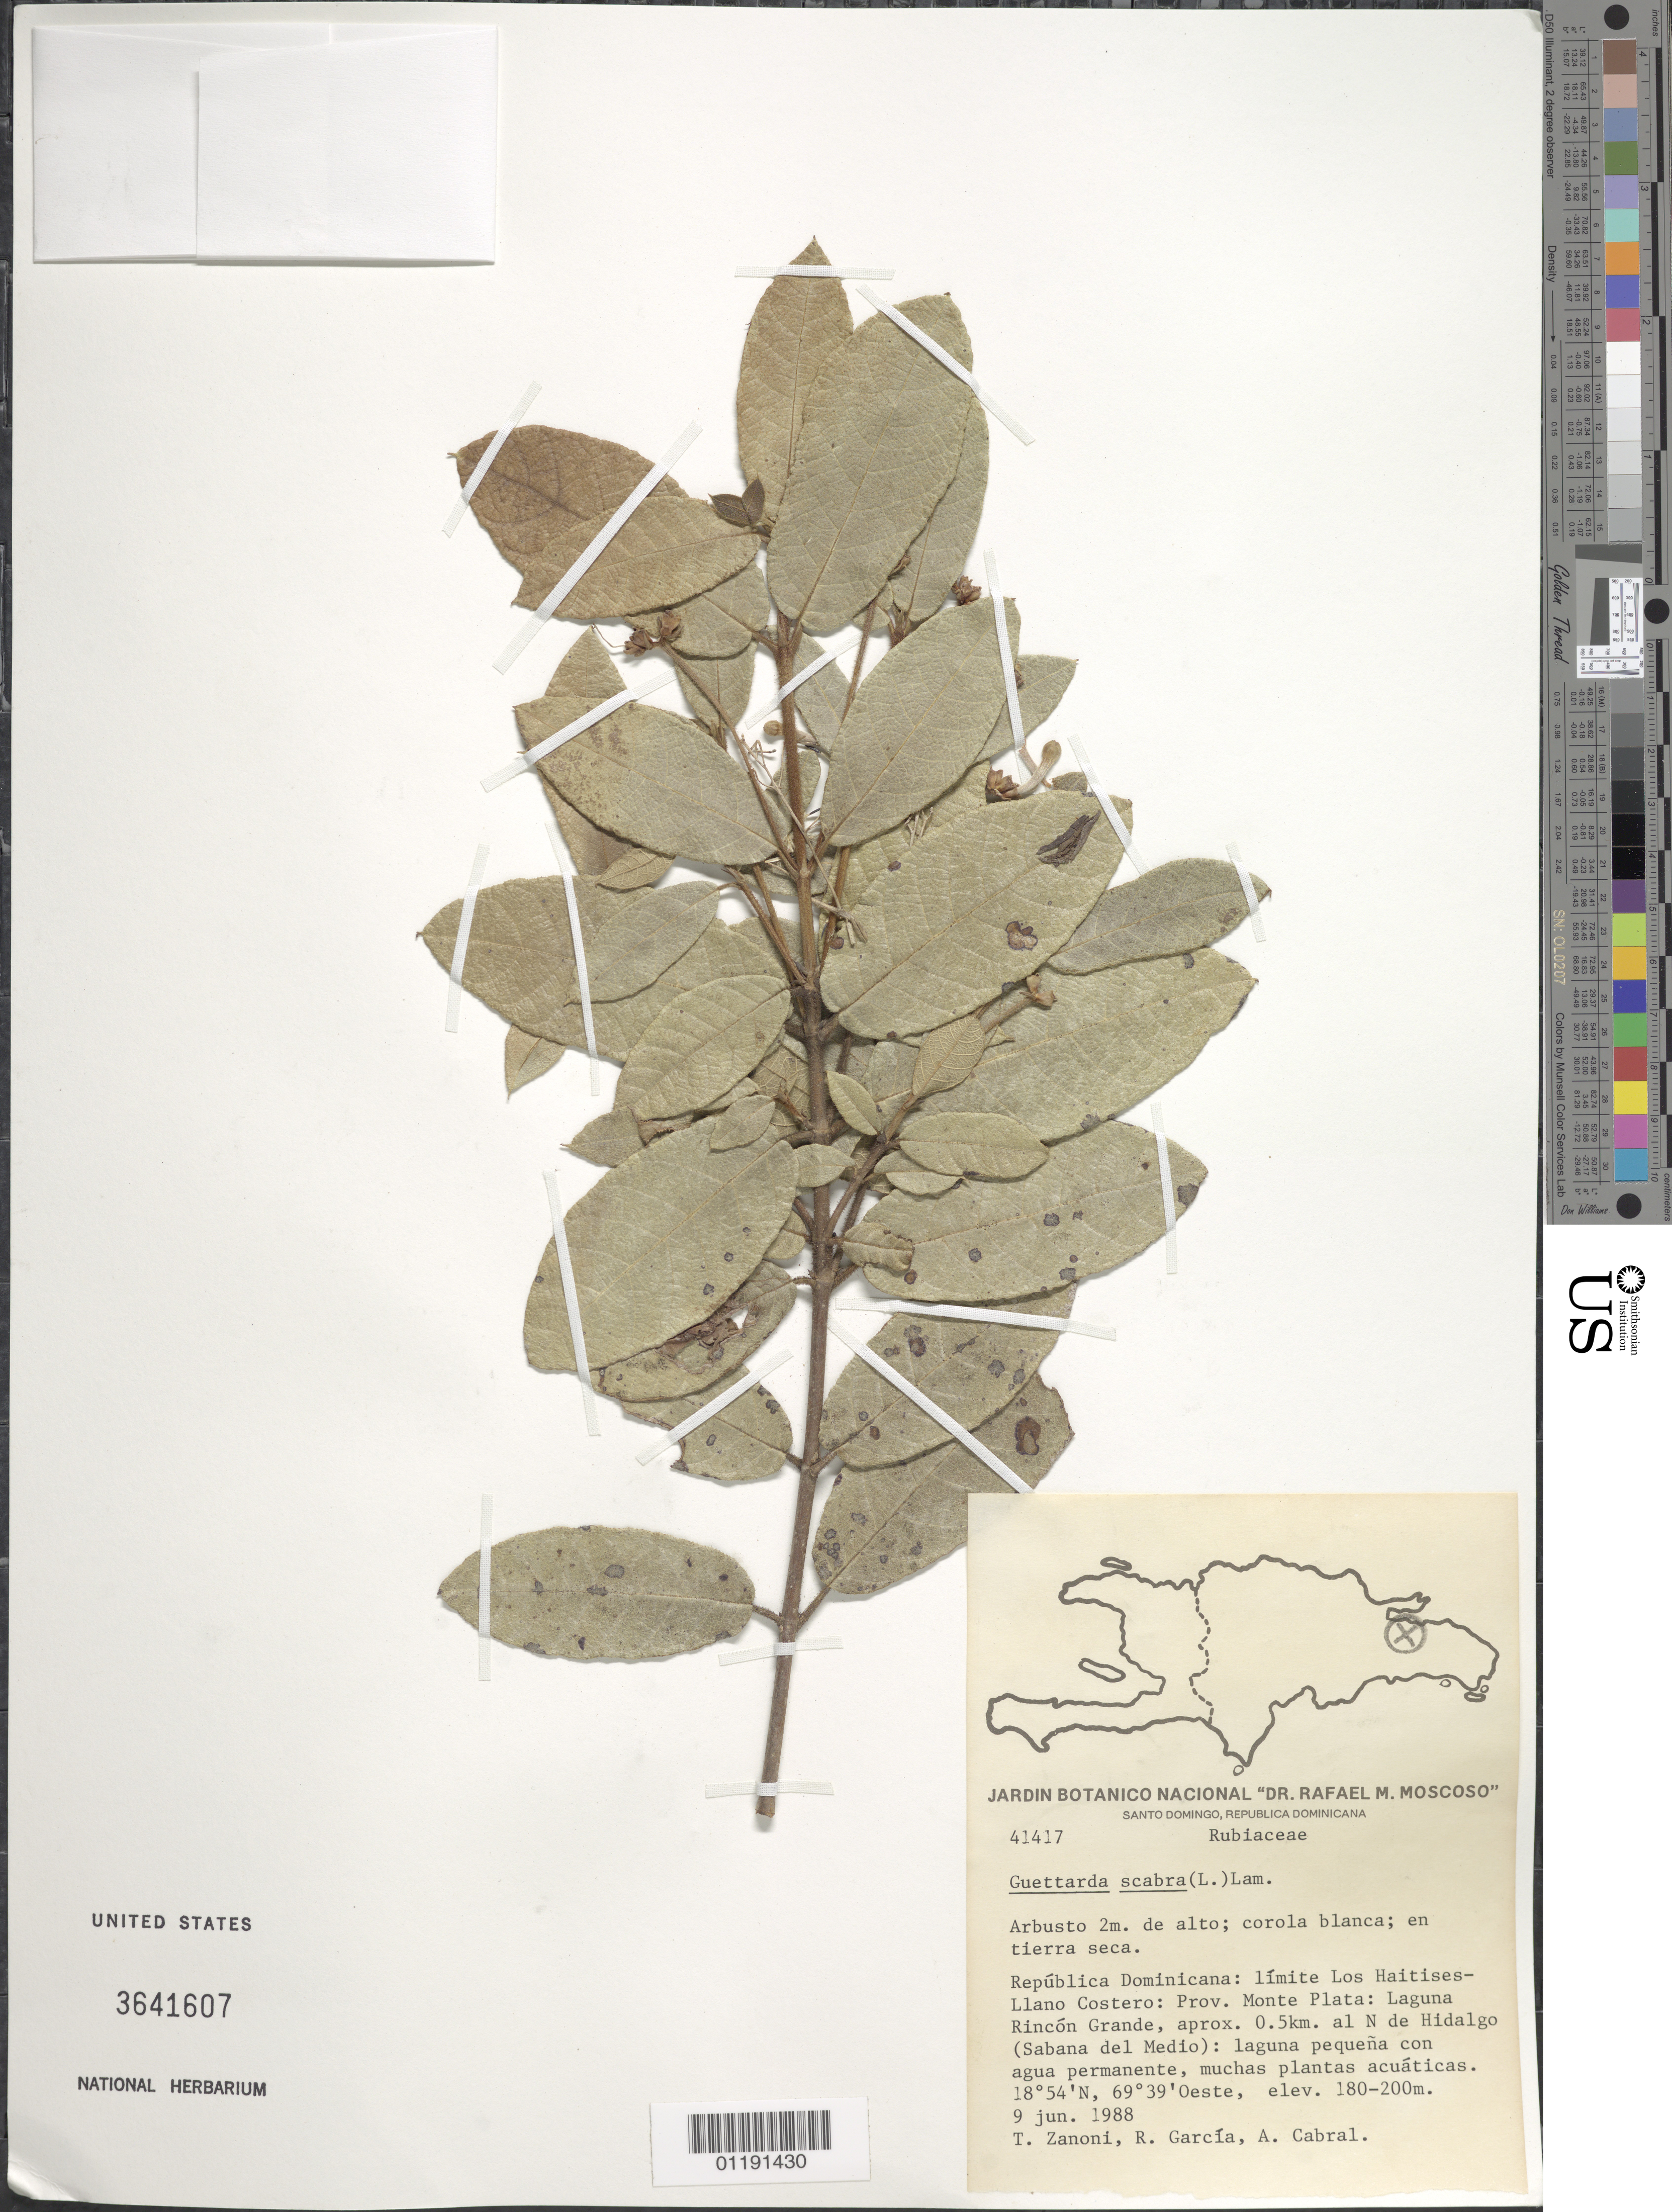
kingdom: Plantae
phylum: Tracheophyta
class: Magnoliopsida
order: Gentianales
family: Rubiaceae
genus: Guettarda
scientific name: Guettarda scabra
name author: (L.) Vent.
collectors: T. A. Zanoni, R. G. García & A. Cabral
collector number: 41417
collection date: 1988-06-09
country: Dominican Republic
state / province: Monte Plata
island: Hispaniola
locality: Limit Los Haitensis-Llano Costero: Laguna Rincón Grande, approx. 0.5 km. N of Hidalgo (Sabana del Medio).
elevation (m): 180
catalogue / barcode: US 3641607